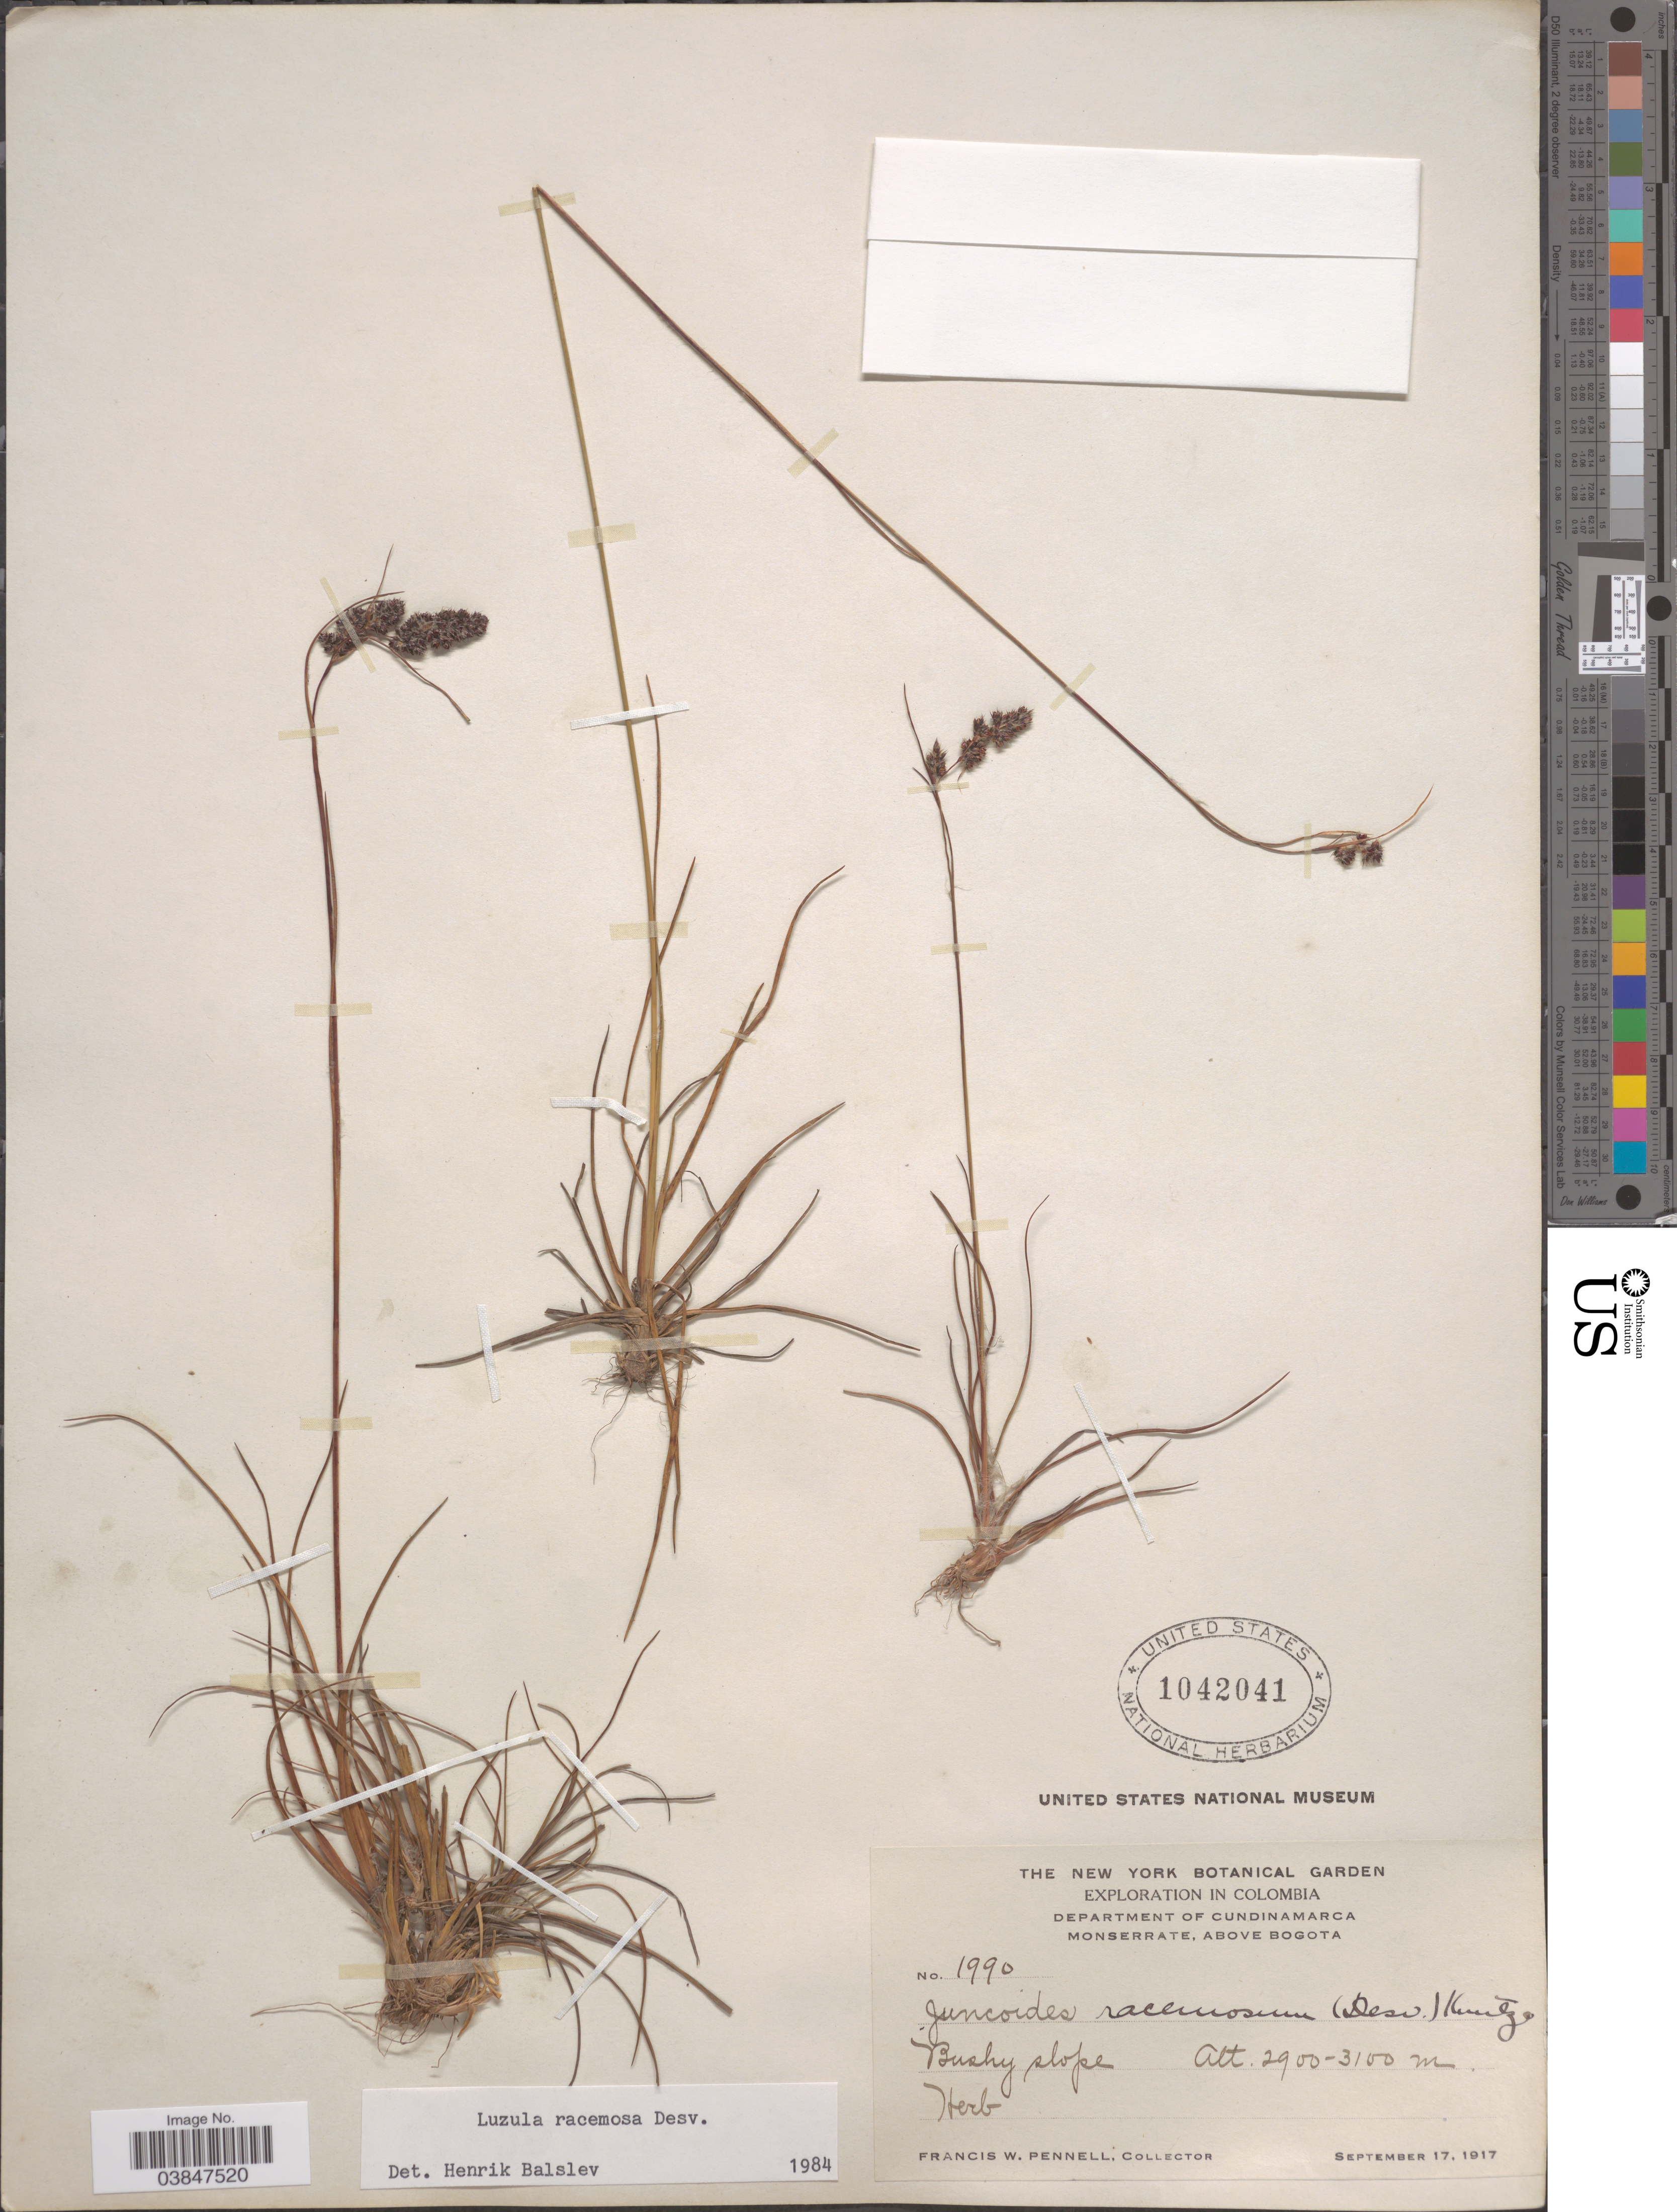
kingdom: Plantae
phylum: Tracheophyta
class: Liliopsida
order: Poales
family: Juncaceae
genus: Luzula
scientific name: Luzula racemosa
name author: Desv.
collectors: F. W. Pennell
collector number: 1990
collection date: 1917-09-17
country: Colombia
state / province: Cundinamarca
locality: Department of Cundinamarca. Monserrate, above Bogota.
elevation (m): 2900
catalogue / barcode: US 1042041